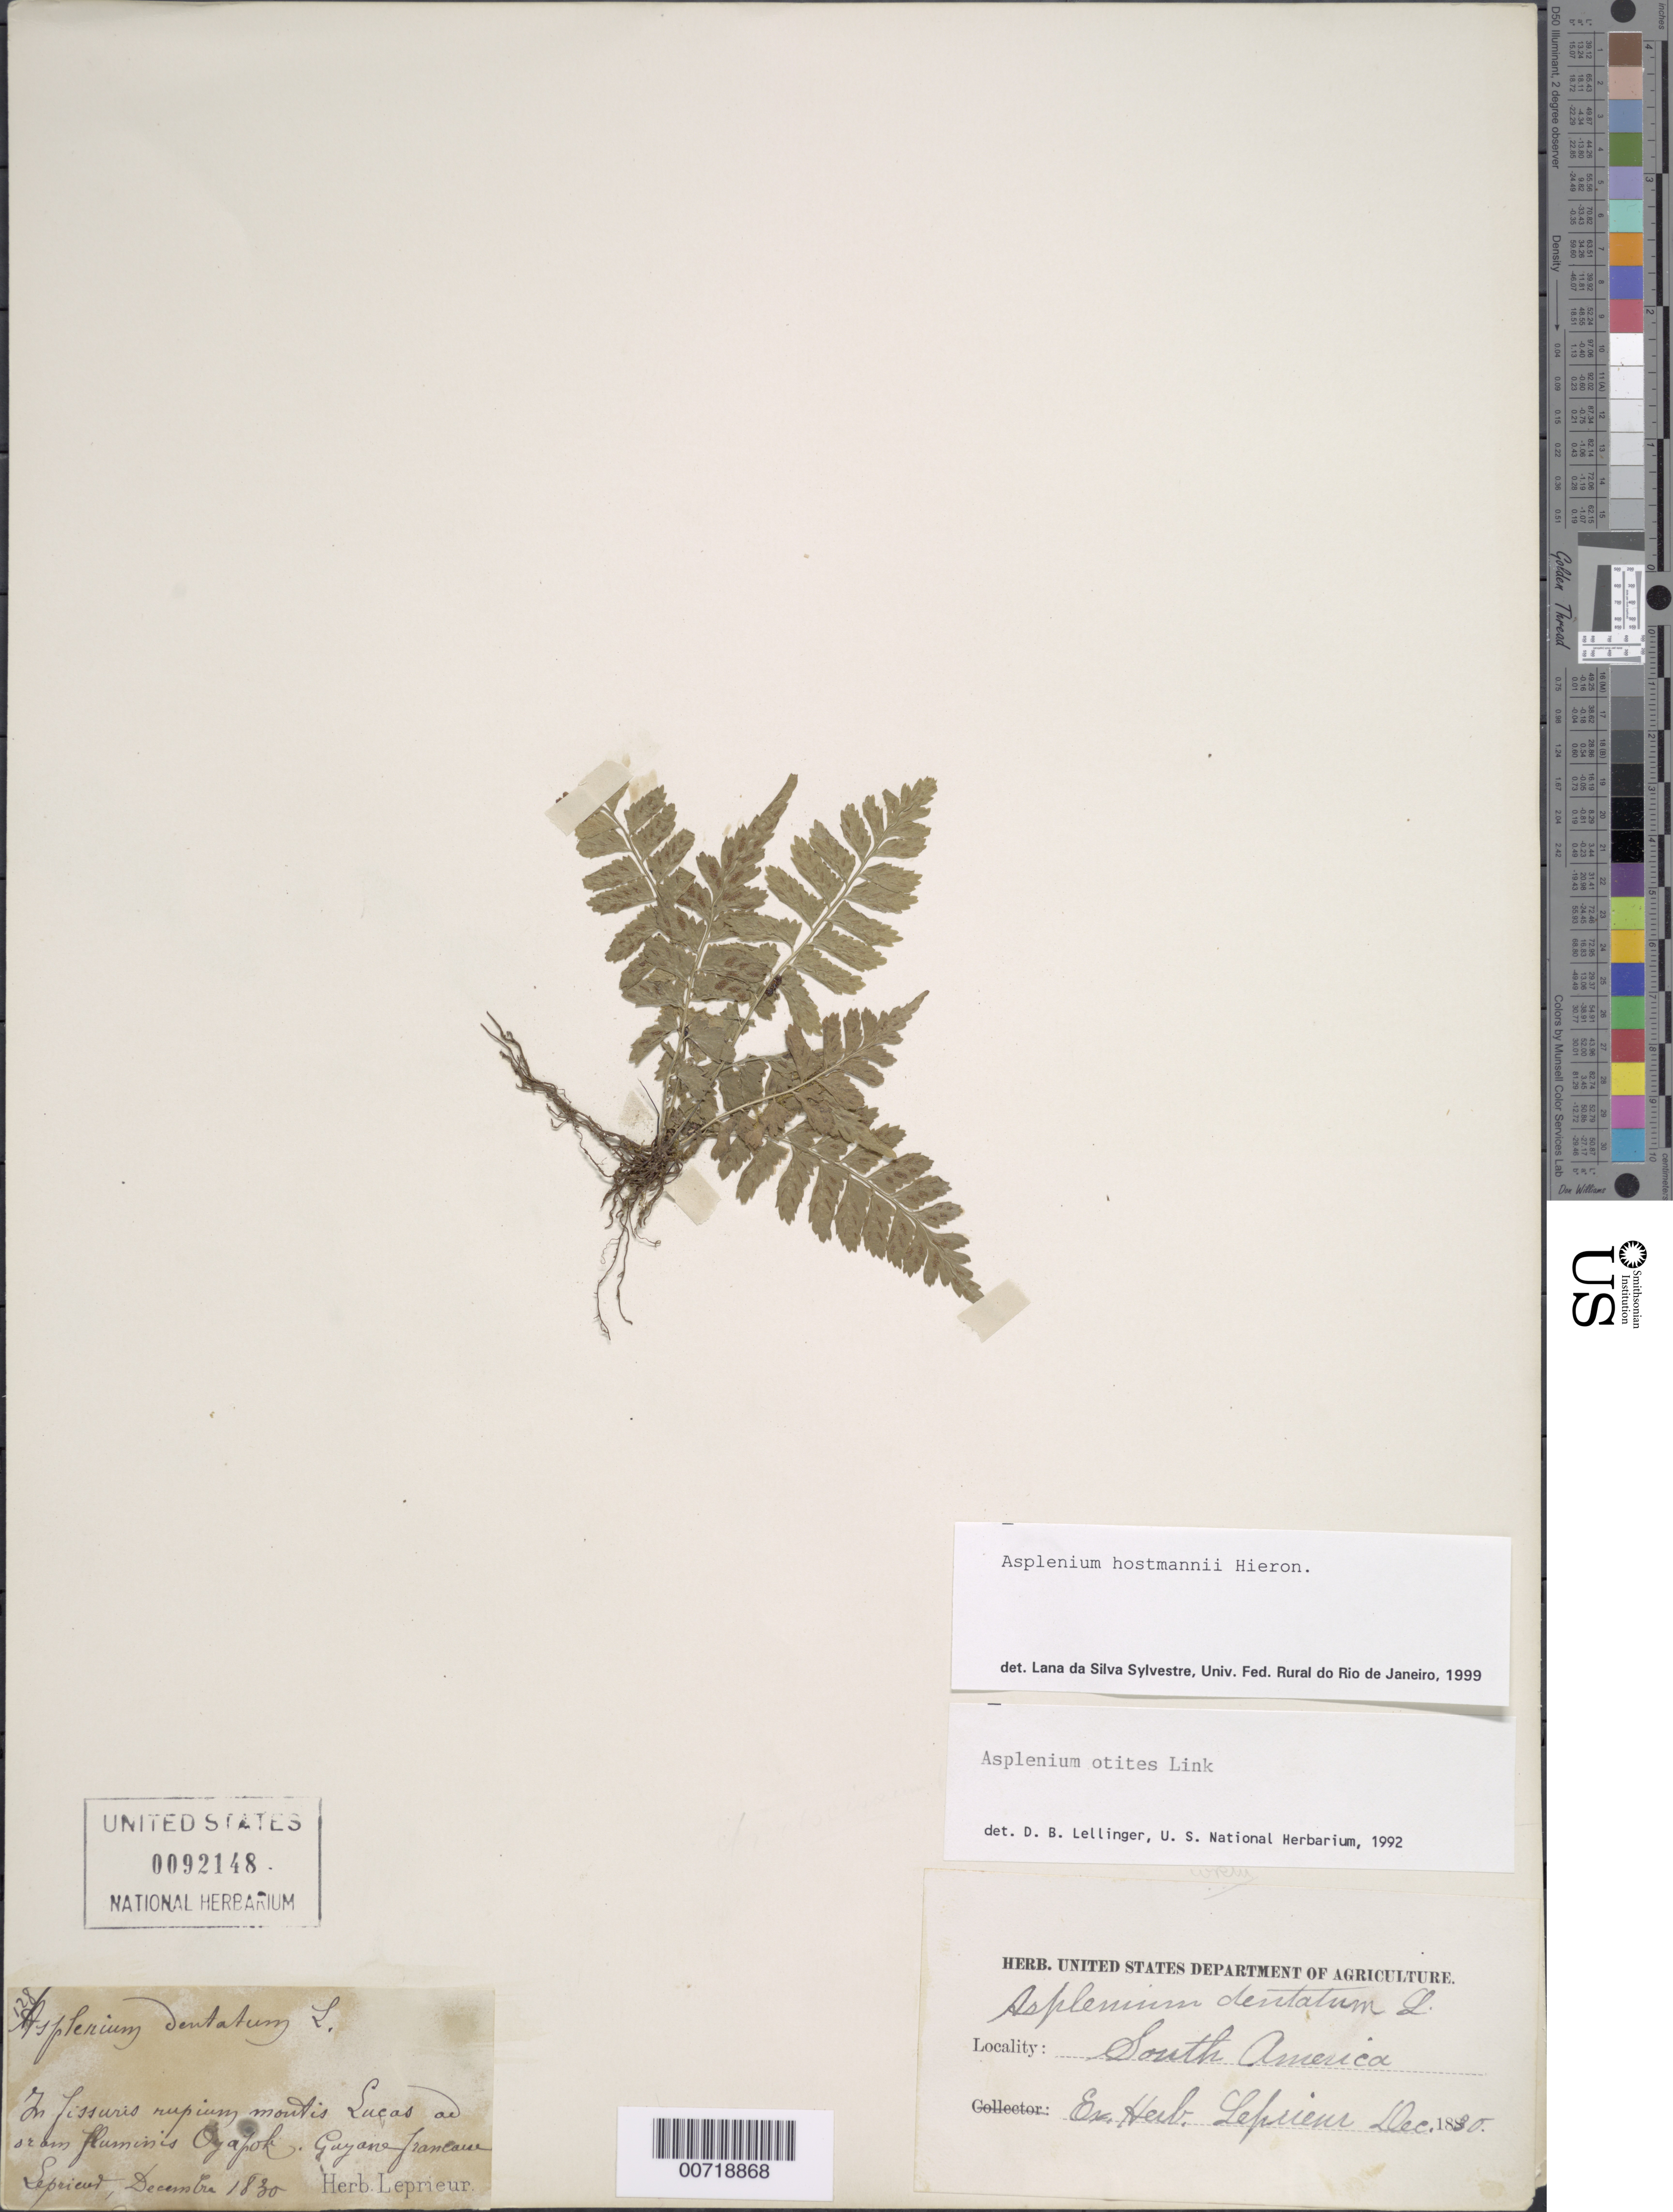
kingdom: Plantae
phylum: Tracheophyta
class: Polypodiopsida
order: Polypodiales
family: Aspleniaceae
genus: Asplenium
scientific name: Asplenium hostmannii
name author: Hieron.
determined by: Sylvestre, L. da Silva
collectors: F. M. R. Leprieur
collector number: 128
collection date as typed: December 1830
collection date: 1830-12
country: French Guiana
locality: Oyapock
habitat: Fissures rupium montis Lucas ad oram fluminis Oyapock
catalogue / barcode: US 92148